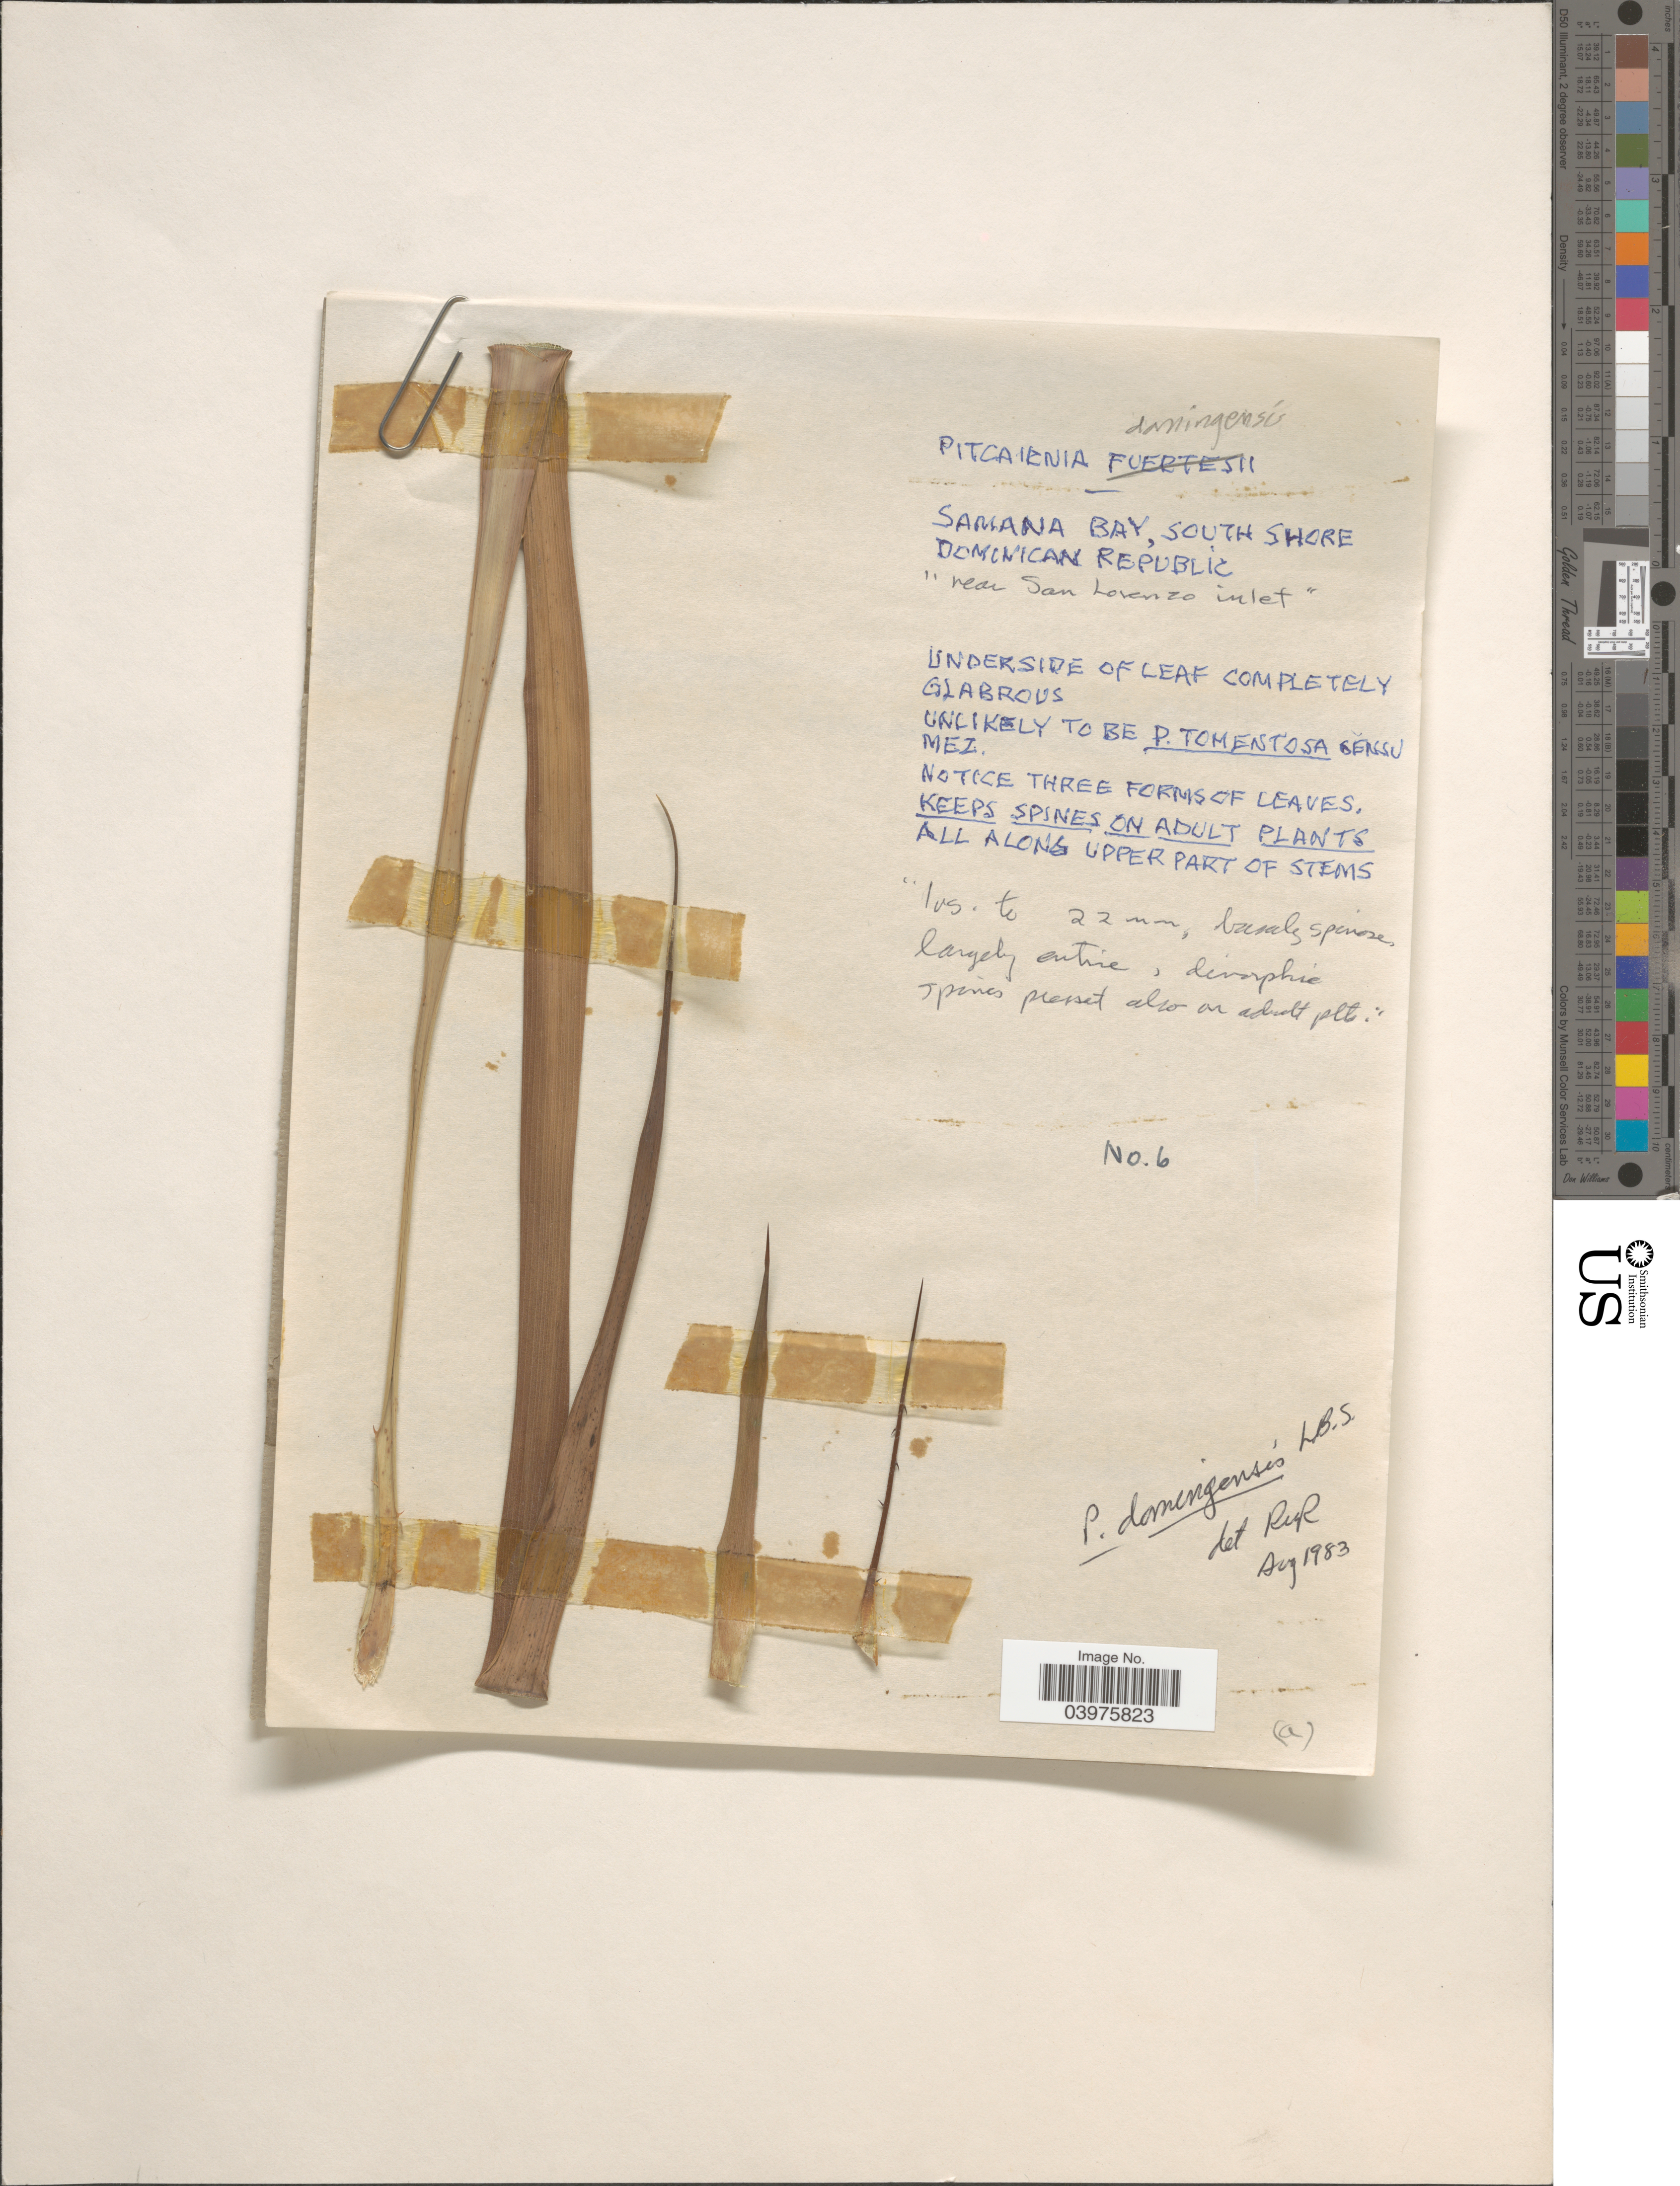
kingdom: Plantae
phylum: Tracheophyta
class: Liliopsida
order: Poales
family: Bromeliaceae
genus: Pitcairnia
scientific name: Pitcairnia domingensis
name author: L.B. Sm.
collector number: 6?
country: Dominican Republic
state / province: Samaná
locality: Samana Bay, South shore "near San Lorenzo inlet".